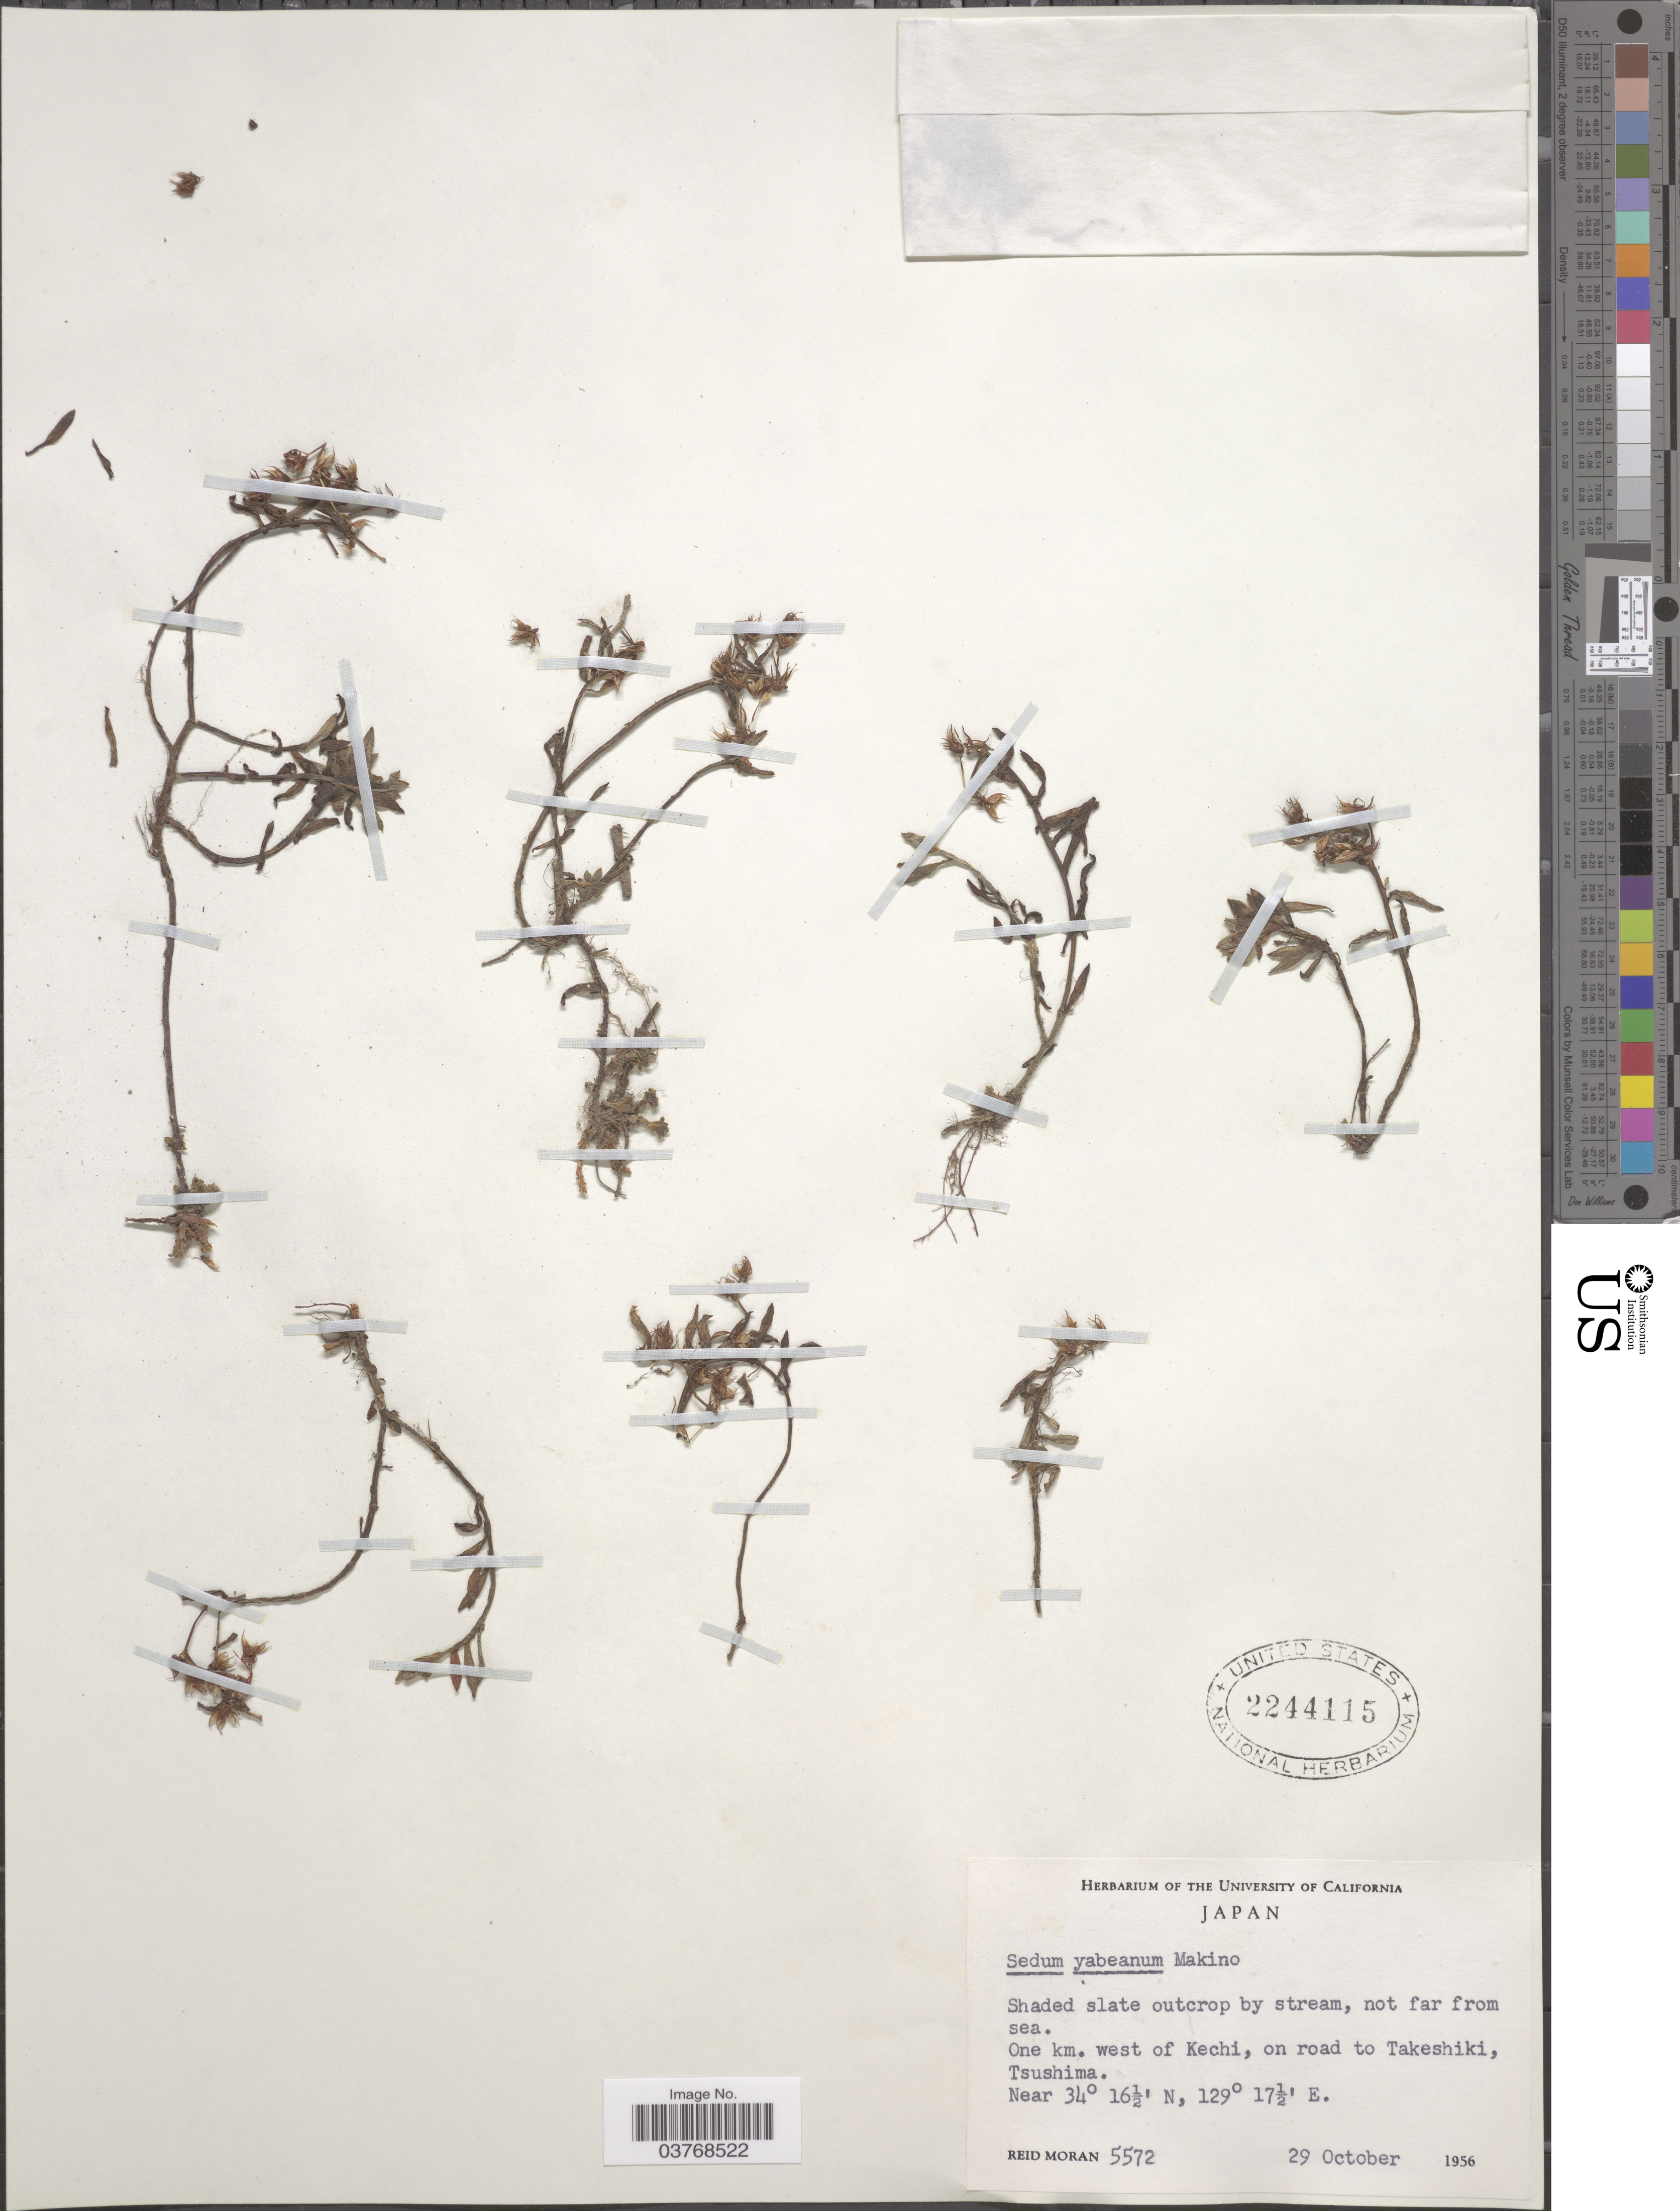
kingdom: Plantae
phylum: Tracheophyta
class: Magnoliopsida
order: Saxifragales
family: Crassulaceae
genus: Sedum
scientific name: Sedum yabeanum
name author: Makino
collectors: R. Moran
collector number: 5572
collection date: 1956-10-29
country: Japan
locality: One km. west of Kechi, on road to Takeshiki, Tsushima.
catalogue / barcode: US 2244115